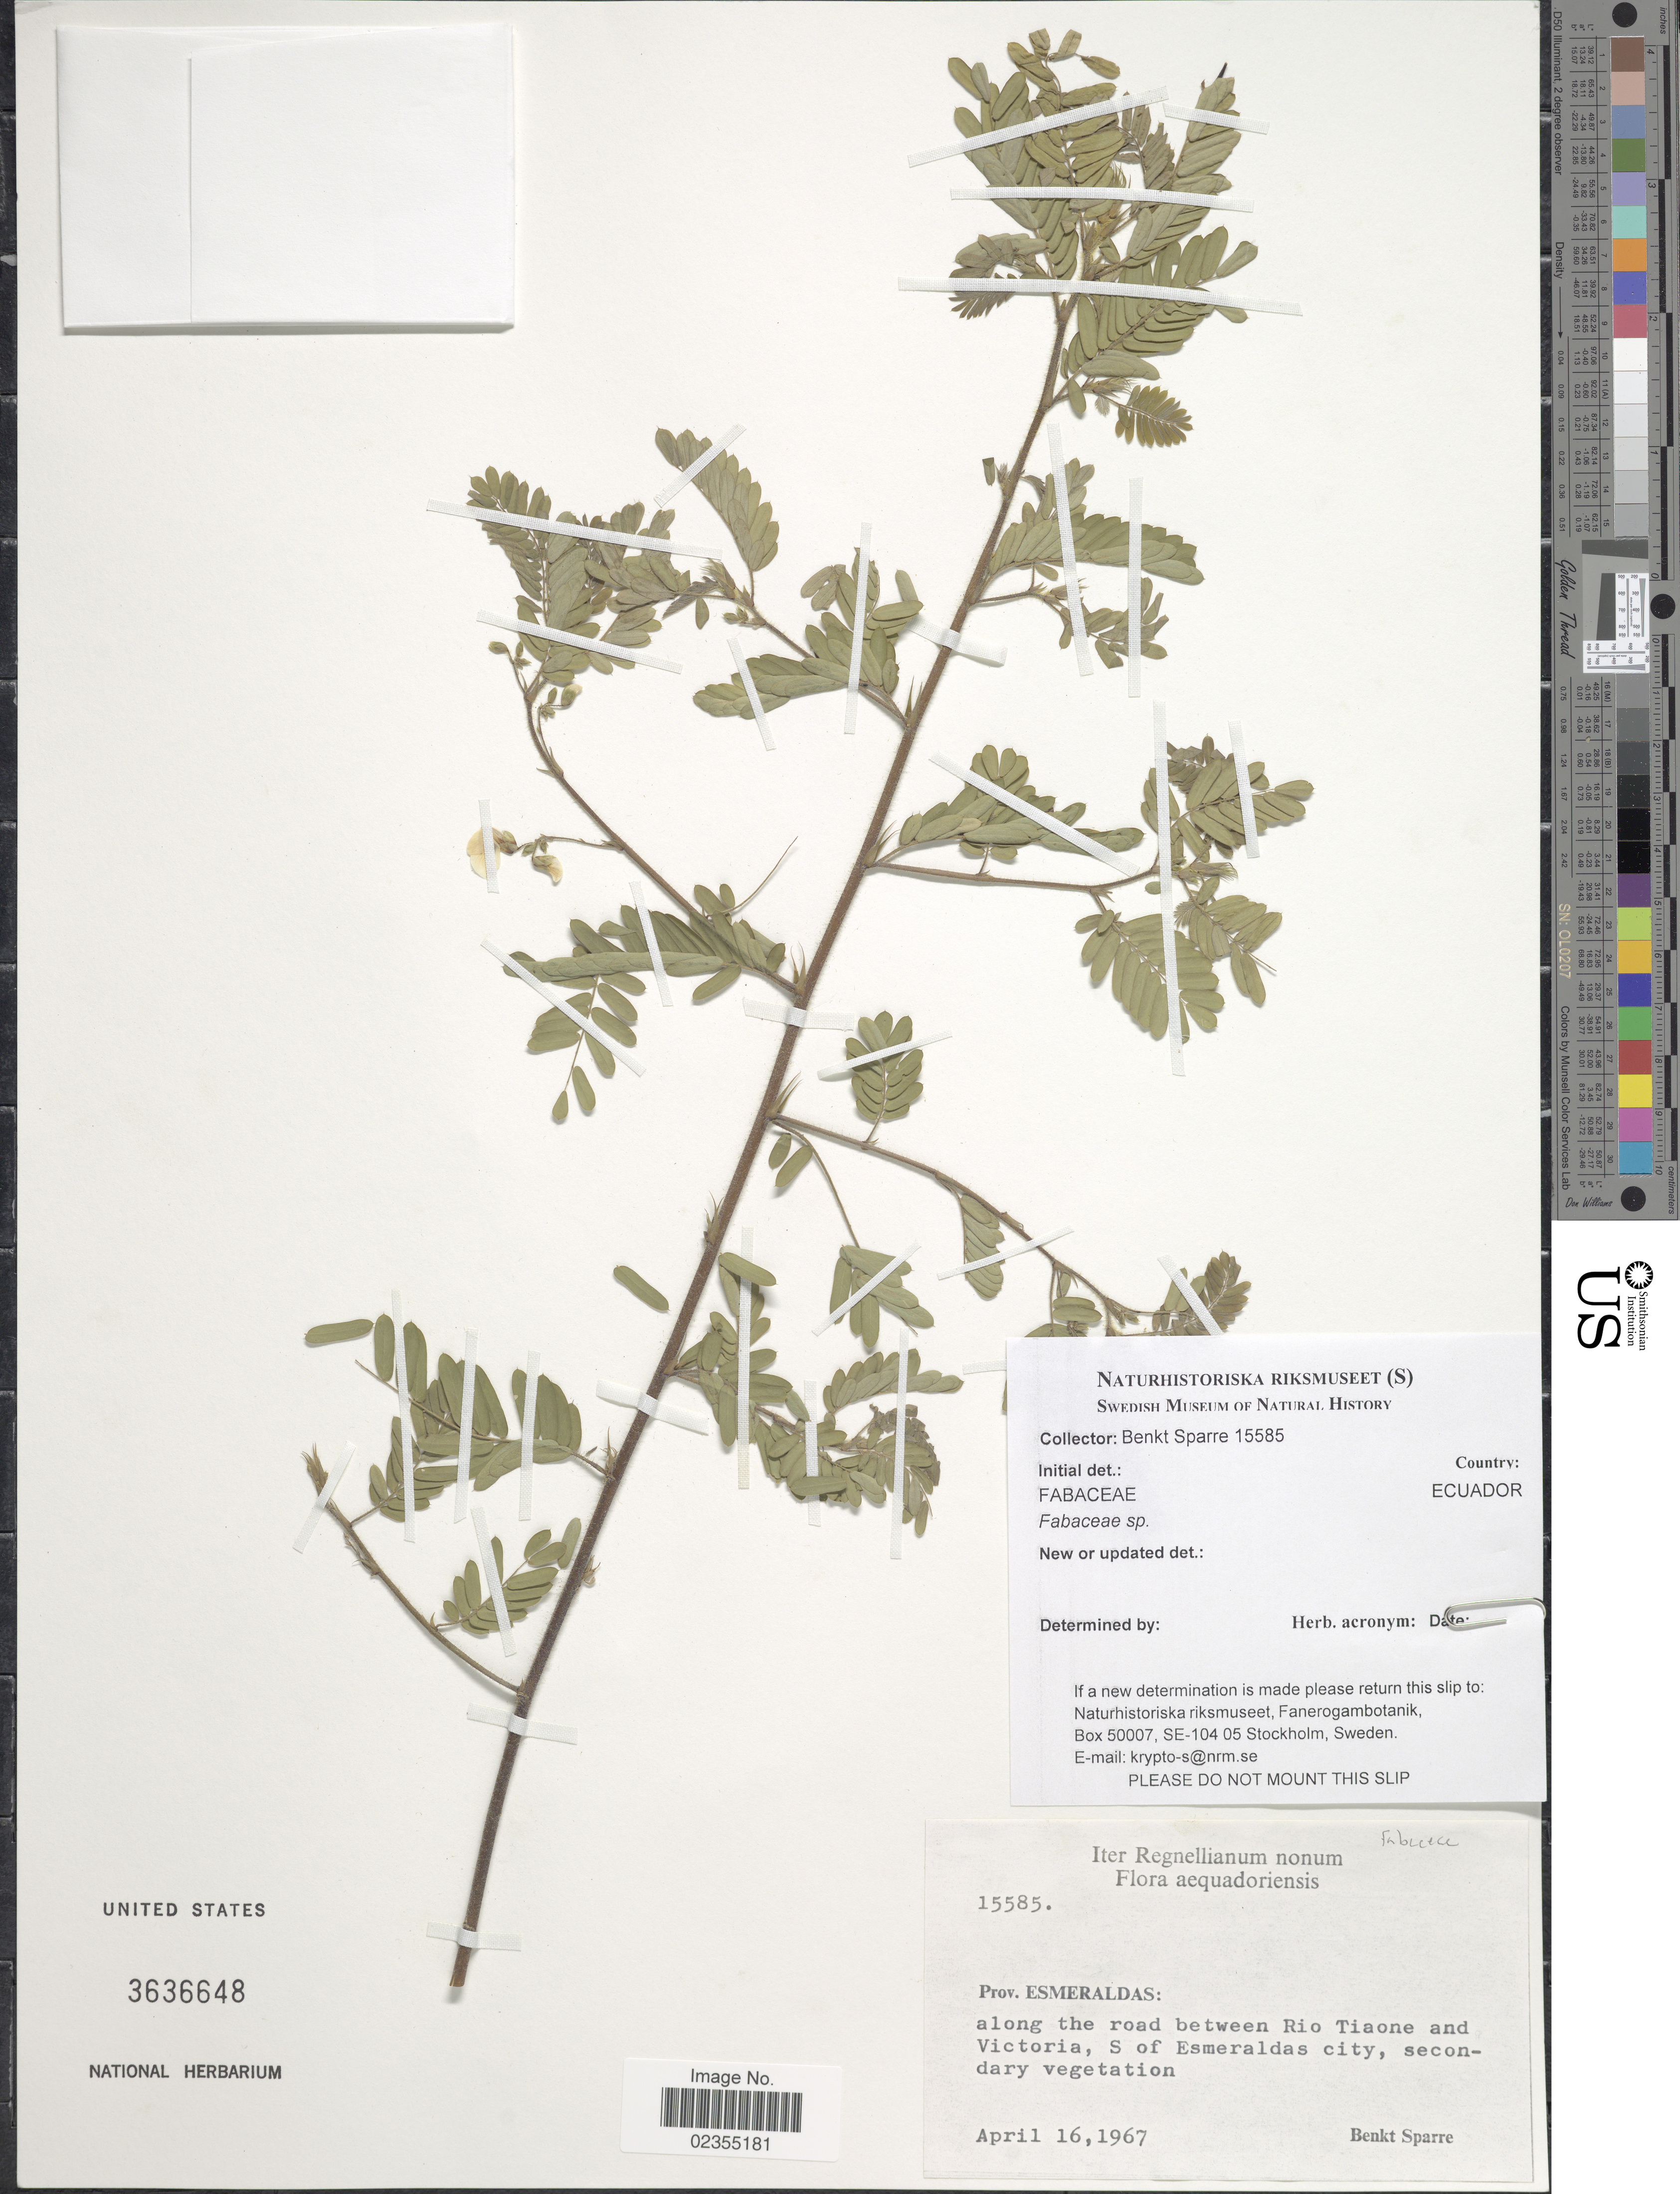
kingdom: Plantae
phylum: Tracheophyta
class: Magnoliopsida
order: Fabales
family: Fabaceae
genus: Aeschynomene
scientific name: Aeschynomene tumbezensis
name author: J.F. Macbr.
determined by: Mansano, V. F.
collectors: B. Sparre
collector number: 15585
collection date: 1967-04-16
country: Ecuador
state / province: Esmeraldas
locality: Prov. Esmeraldas: along the road between Rio Tiaone and Victoria, S of Esmeraldas city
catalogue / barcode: US 3636648